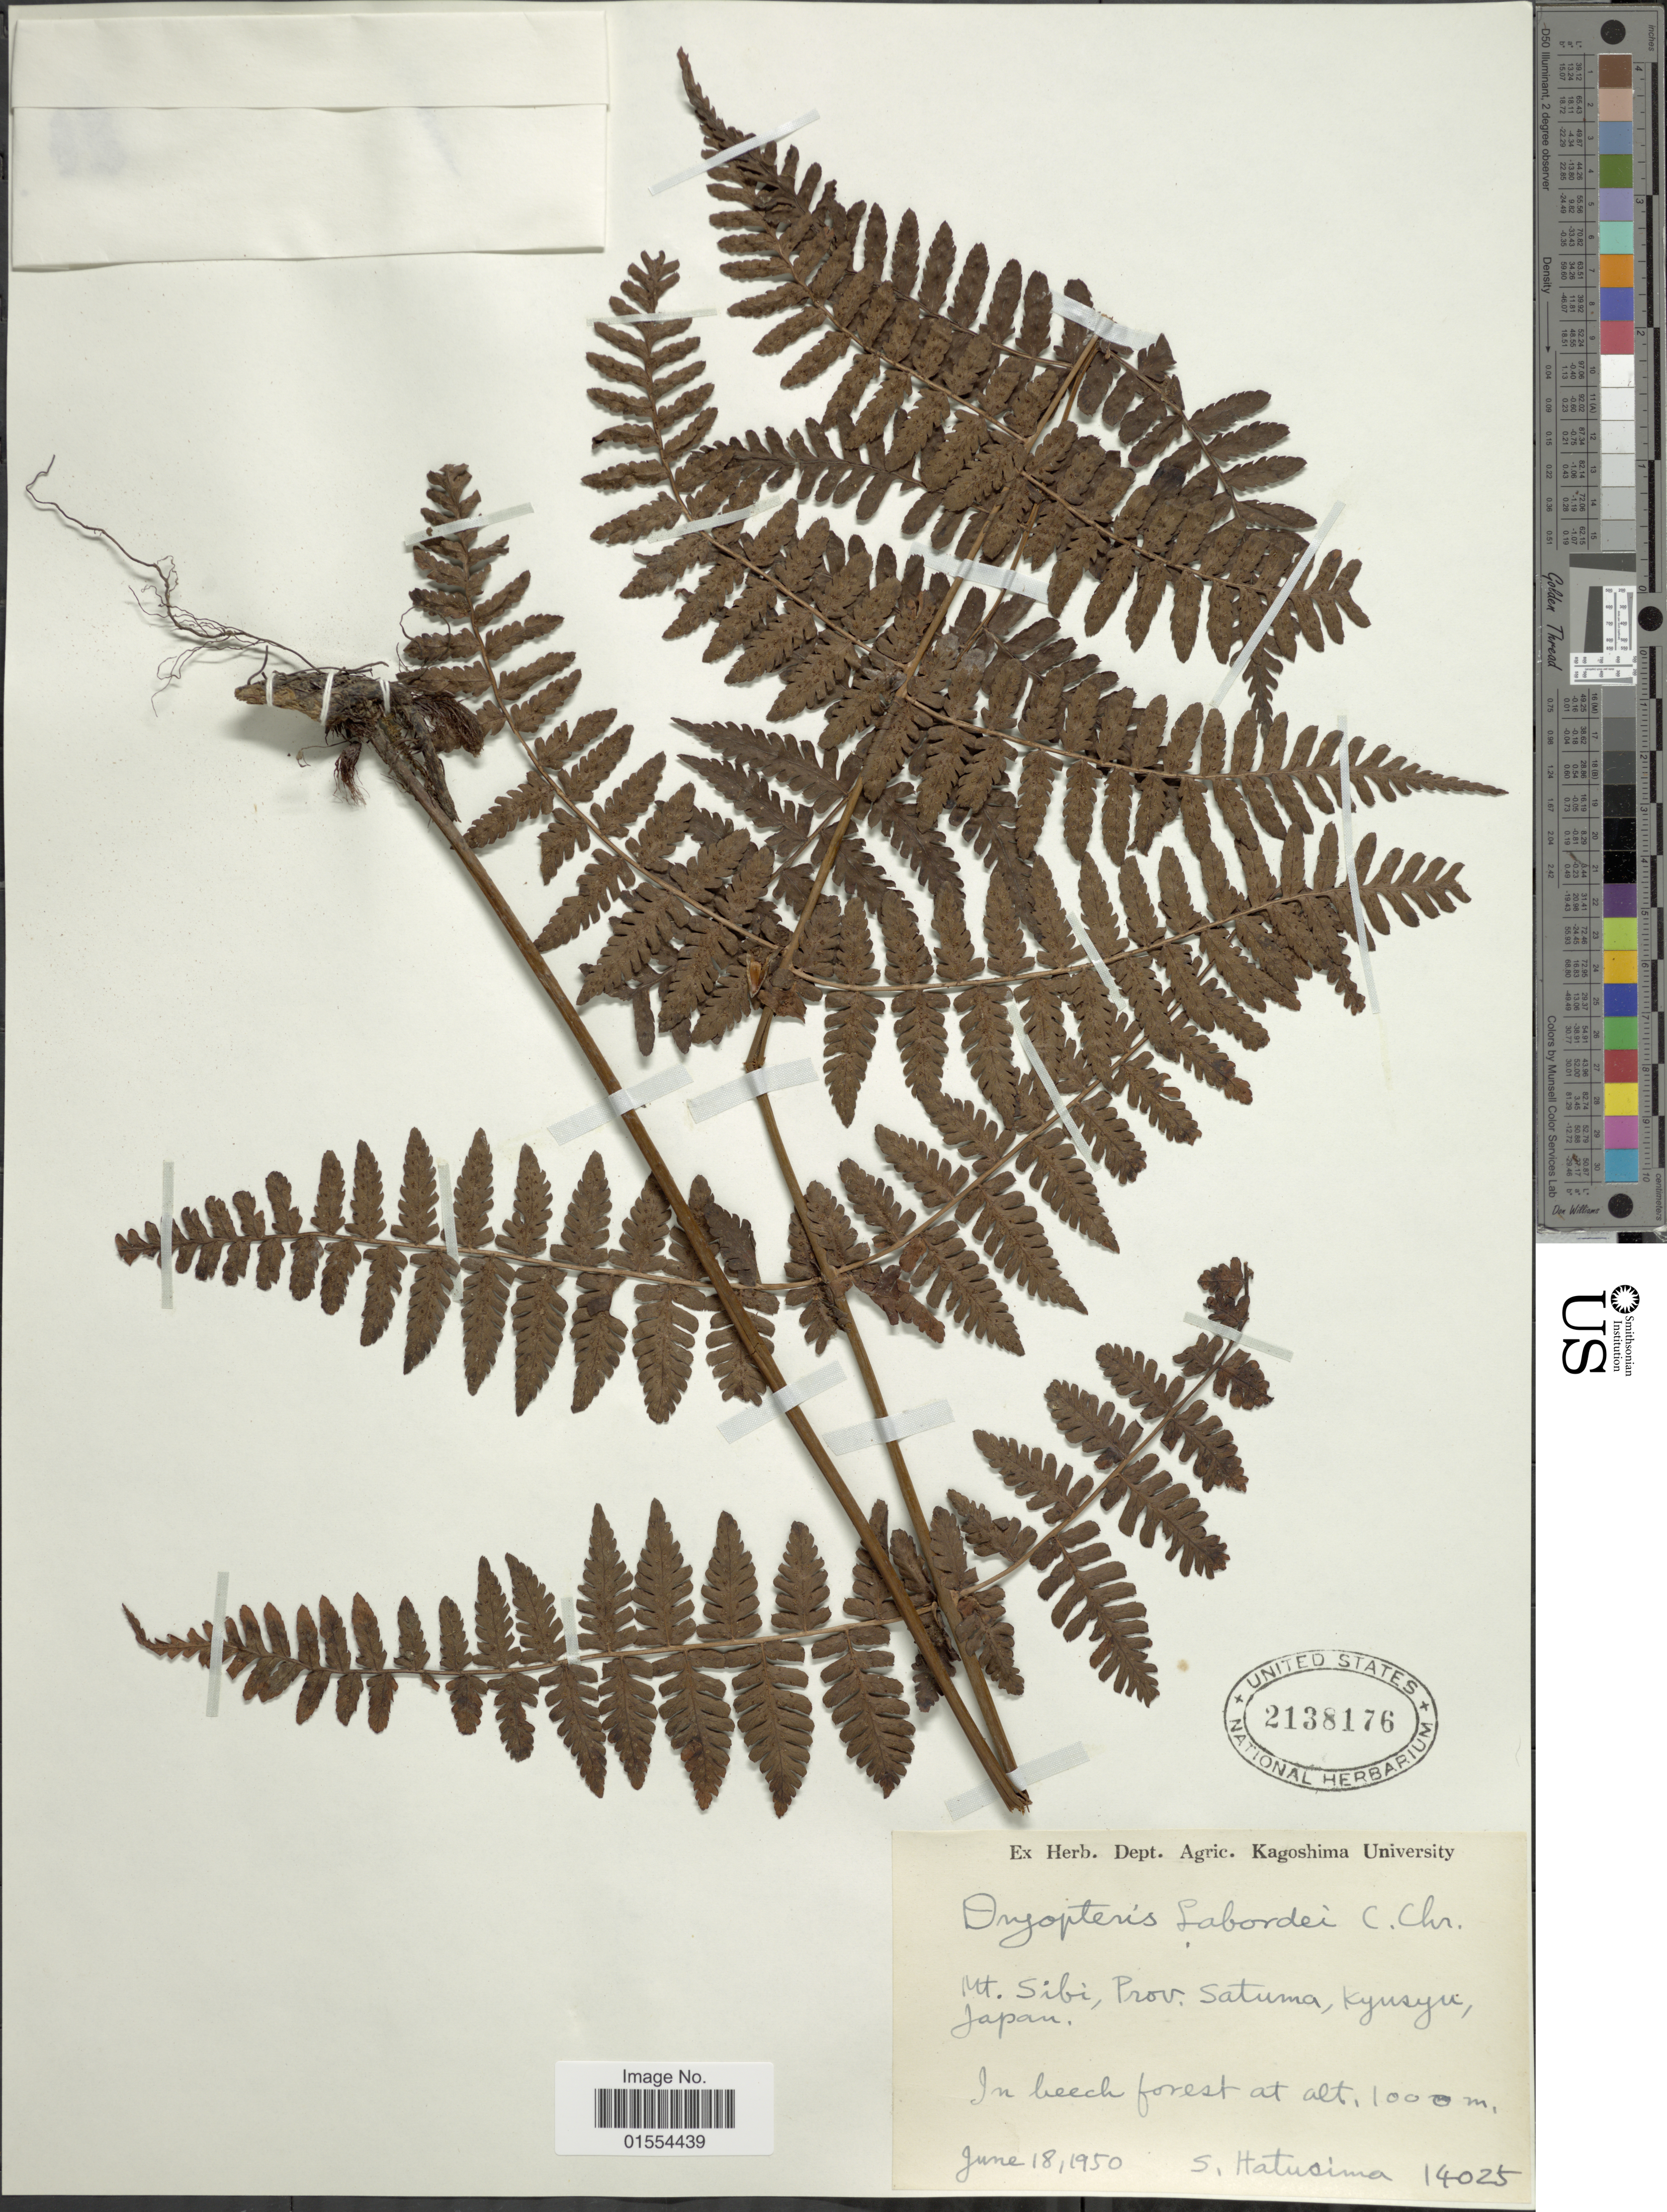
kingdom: Plantae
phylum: Tracheophyta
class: Polypodiopsida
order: Polypodiales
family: Dryopteridaceae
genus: Dryopteris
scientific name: Dryopteris labordei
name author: (Christ) C. Chr.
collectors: S. Hatusima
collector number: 14025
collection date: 1950-06-18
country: Japan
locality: Mt. sibi, Prov. Satuma, Kyusyu, Japan.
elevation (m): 1000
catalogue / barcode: US 2138176